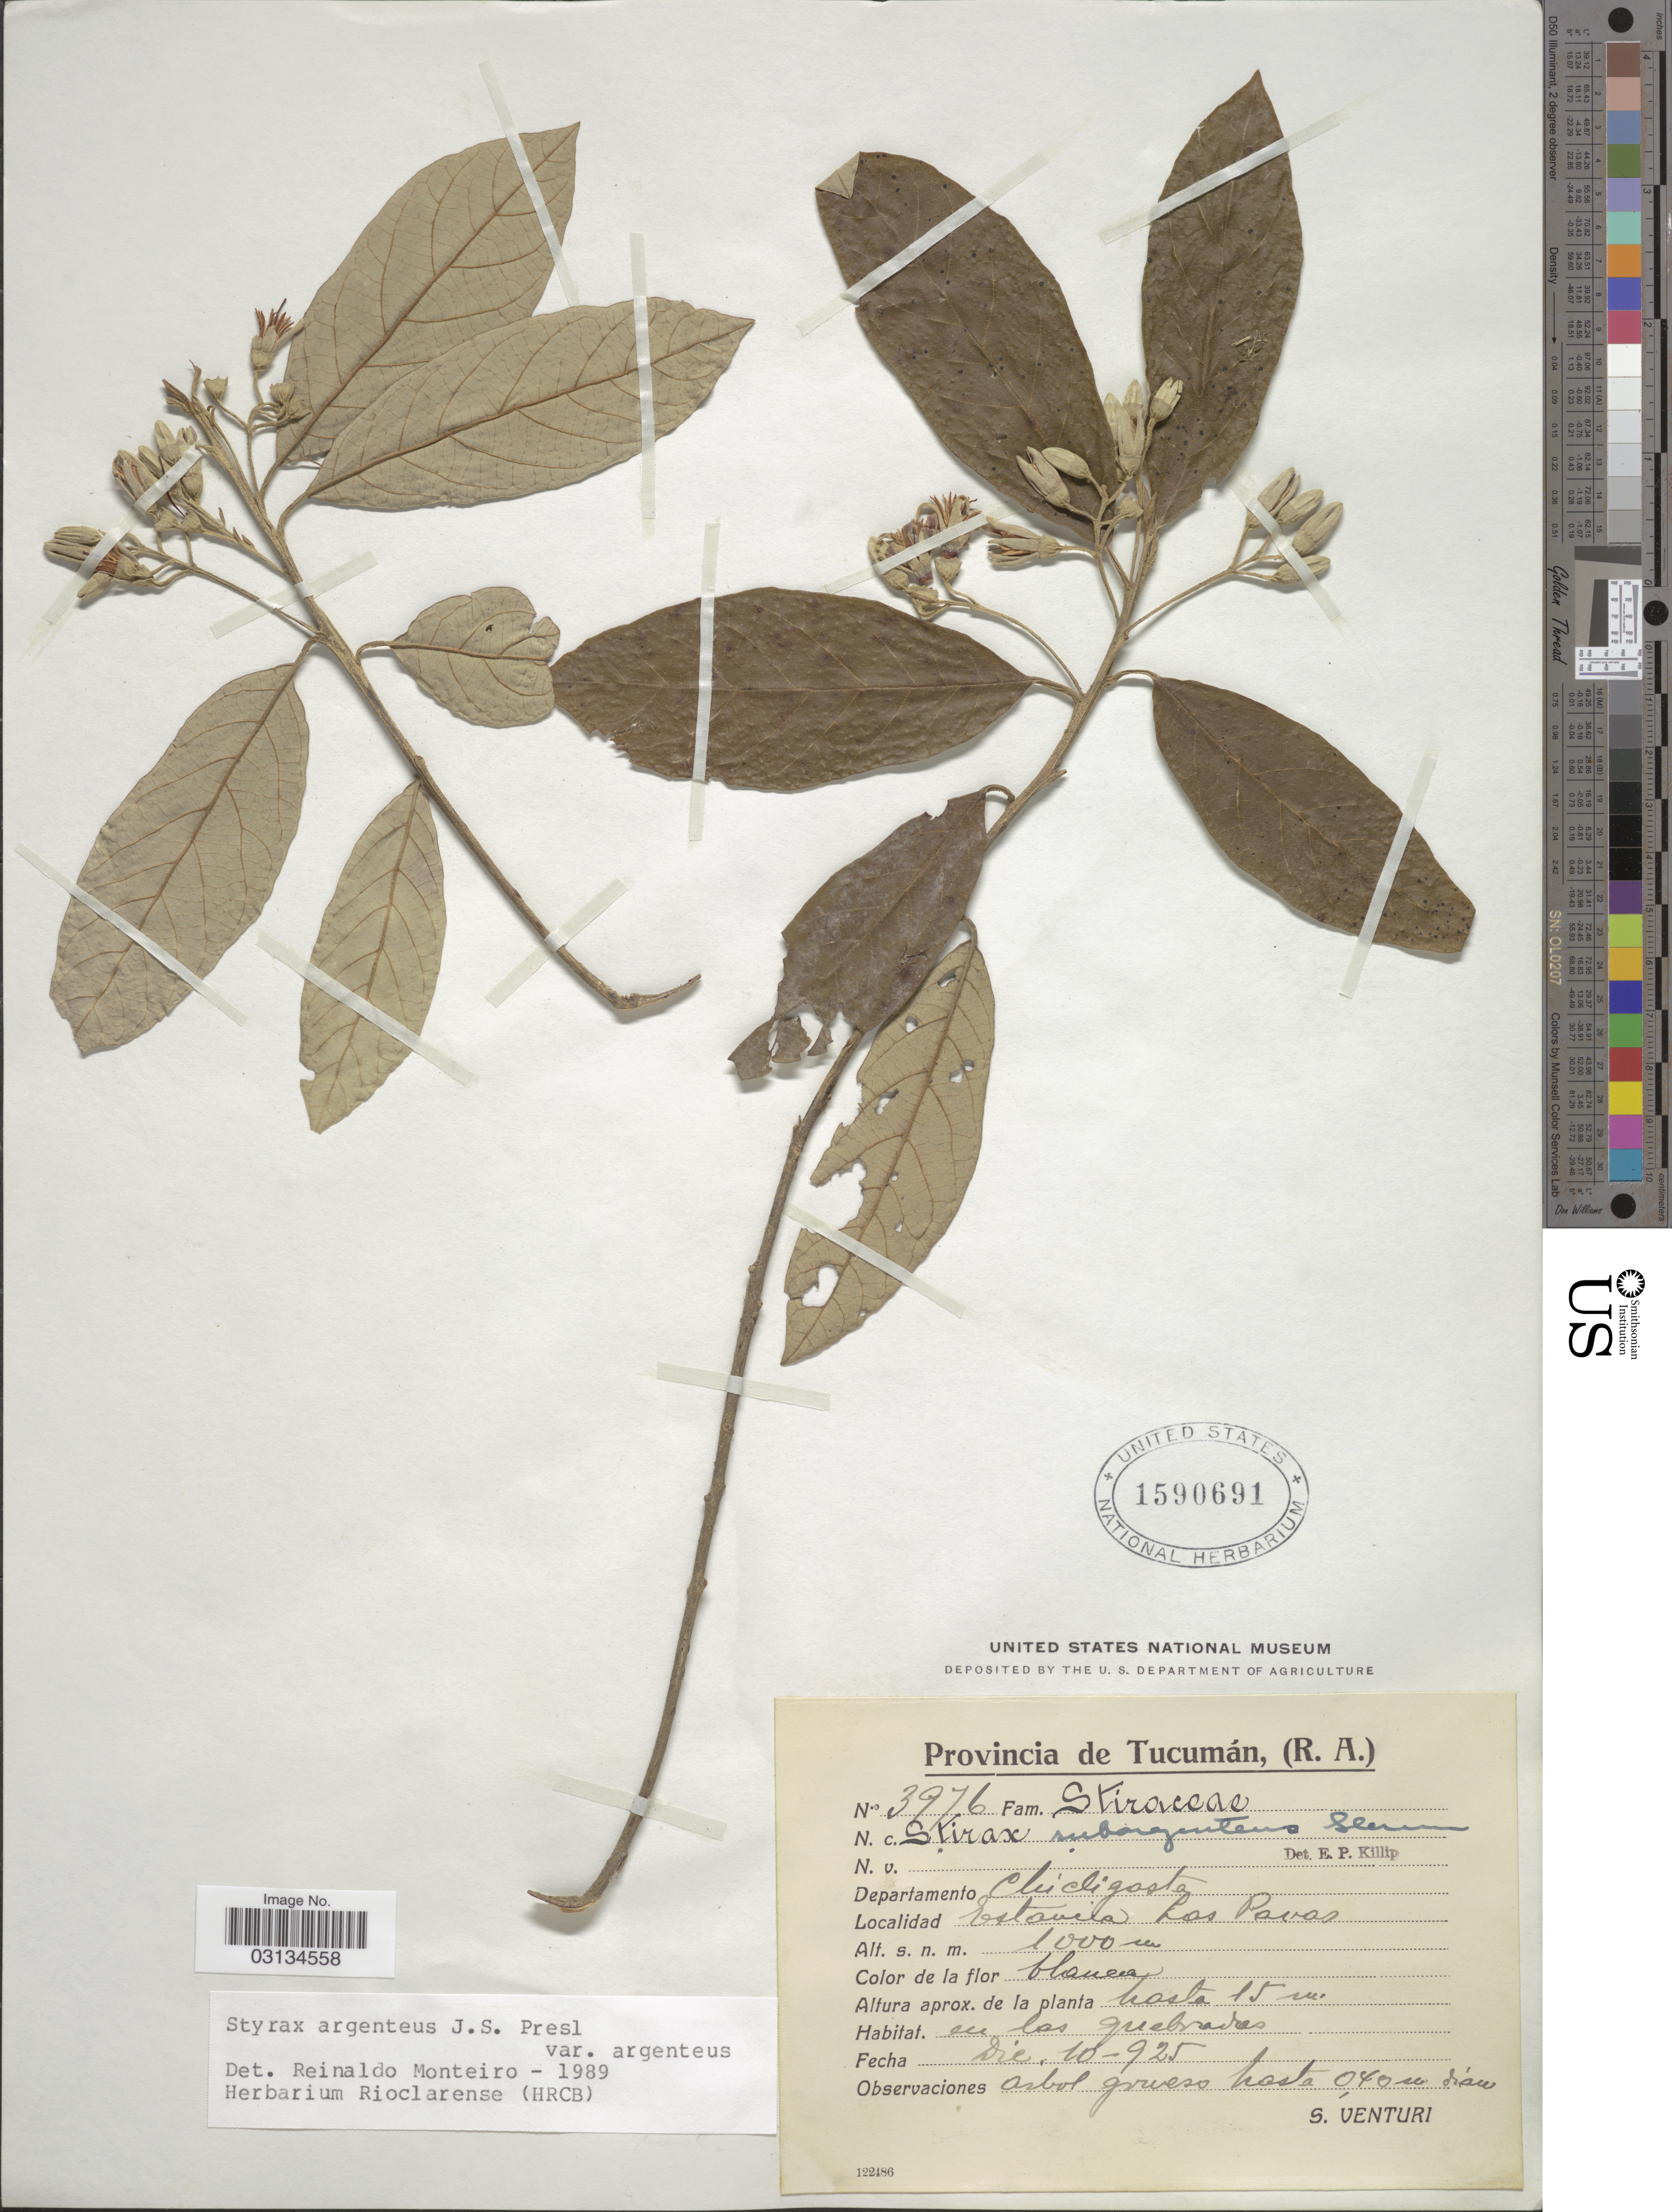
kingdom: Plantae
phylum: Tracheophyta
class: Magnoliopsida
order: Ericales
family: Styracaceae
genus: Styrax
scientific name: Styrax argenteus var. ramirezii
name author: (Greenm.) Gonsoulin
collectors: S. Venturi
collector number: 3976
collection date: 1925-12-10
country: Argentina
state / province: Tucuman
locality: Departamento Chicligasta. Estancia Las Pavas.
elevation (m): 1000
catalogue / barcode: US 1590691